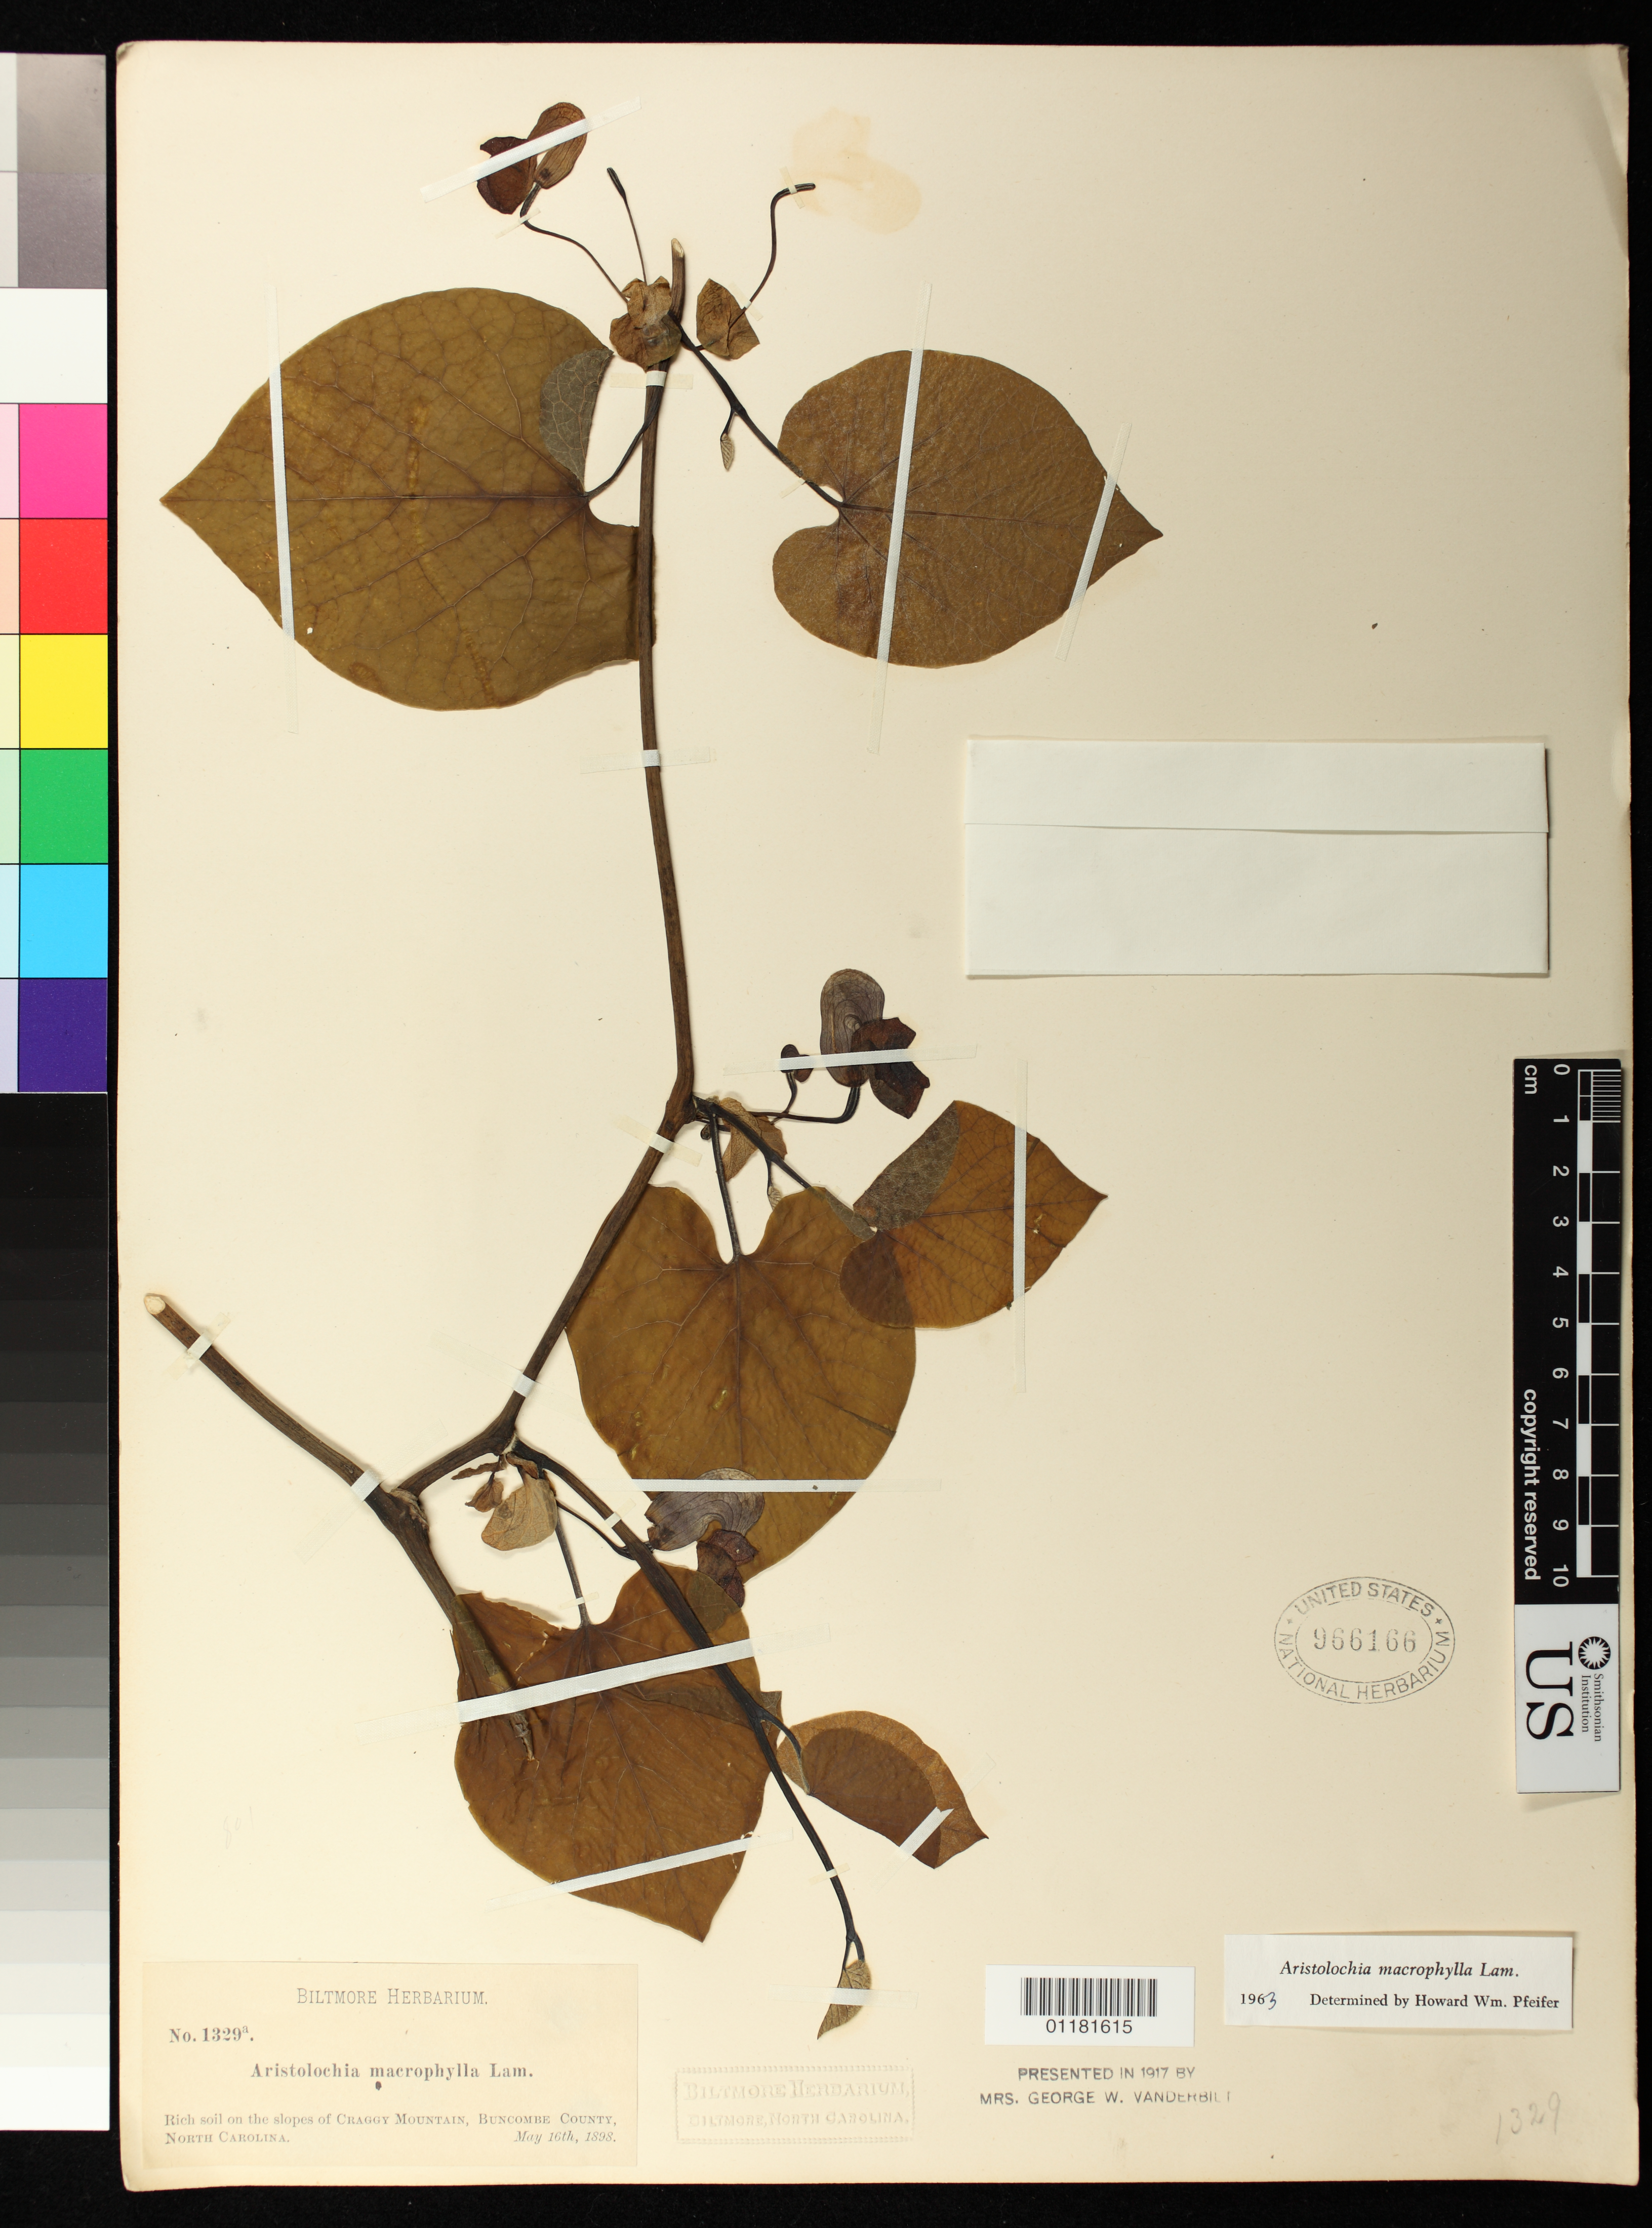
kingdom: Plantae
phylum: Tracheophyta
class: Magnoliopsida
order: Piperales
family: Aristolochiaceae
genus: Aristolochia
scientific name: Aristolochia macrophylla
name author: Lam.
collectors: ex herb. Biltmore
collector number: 1329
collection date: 1899-05-16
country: United States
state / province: North Carolina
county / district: Buncombe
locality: Slopes of Craggy Mountain, Buncombe County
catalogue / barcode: US 966166